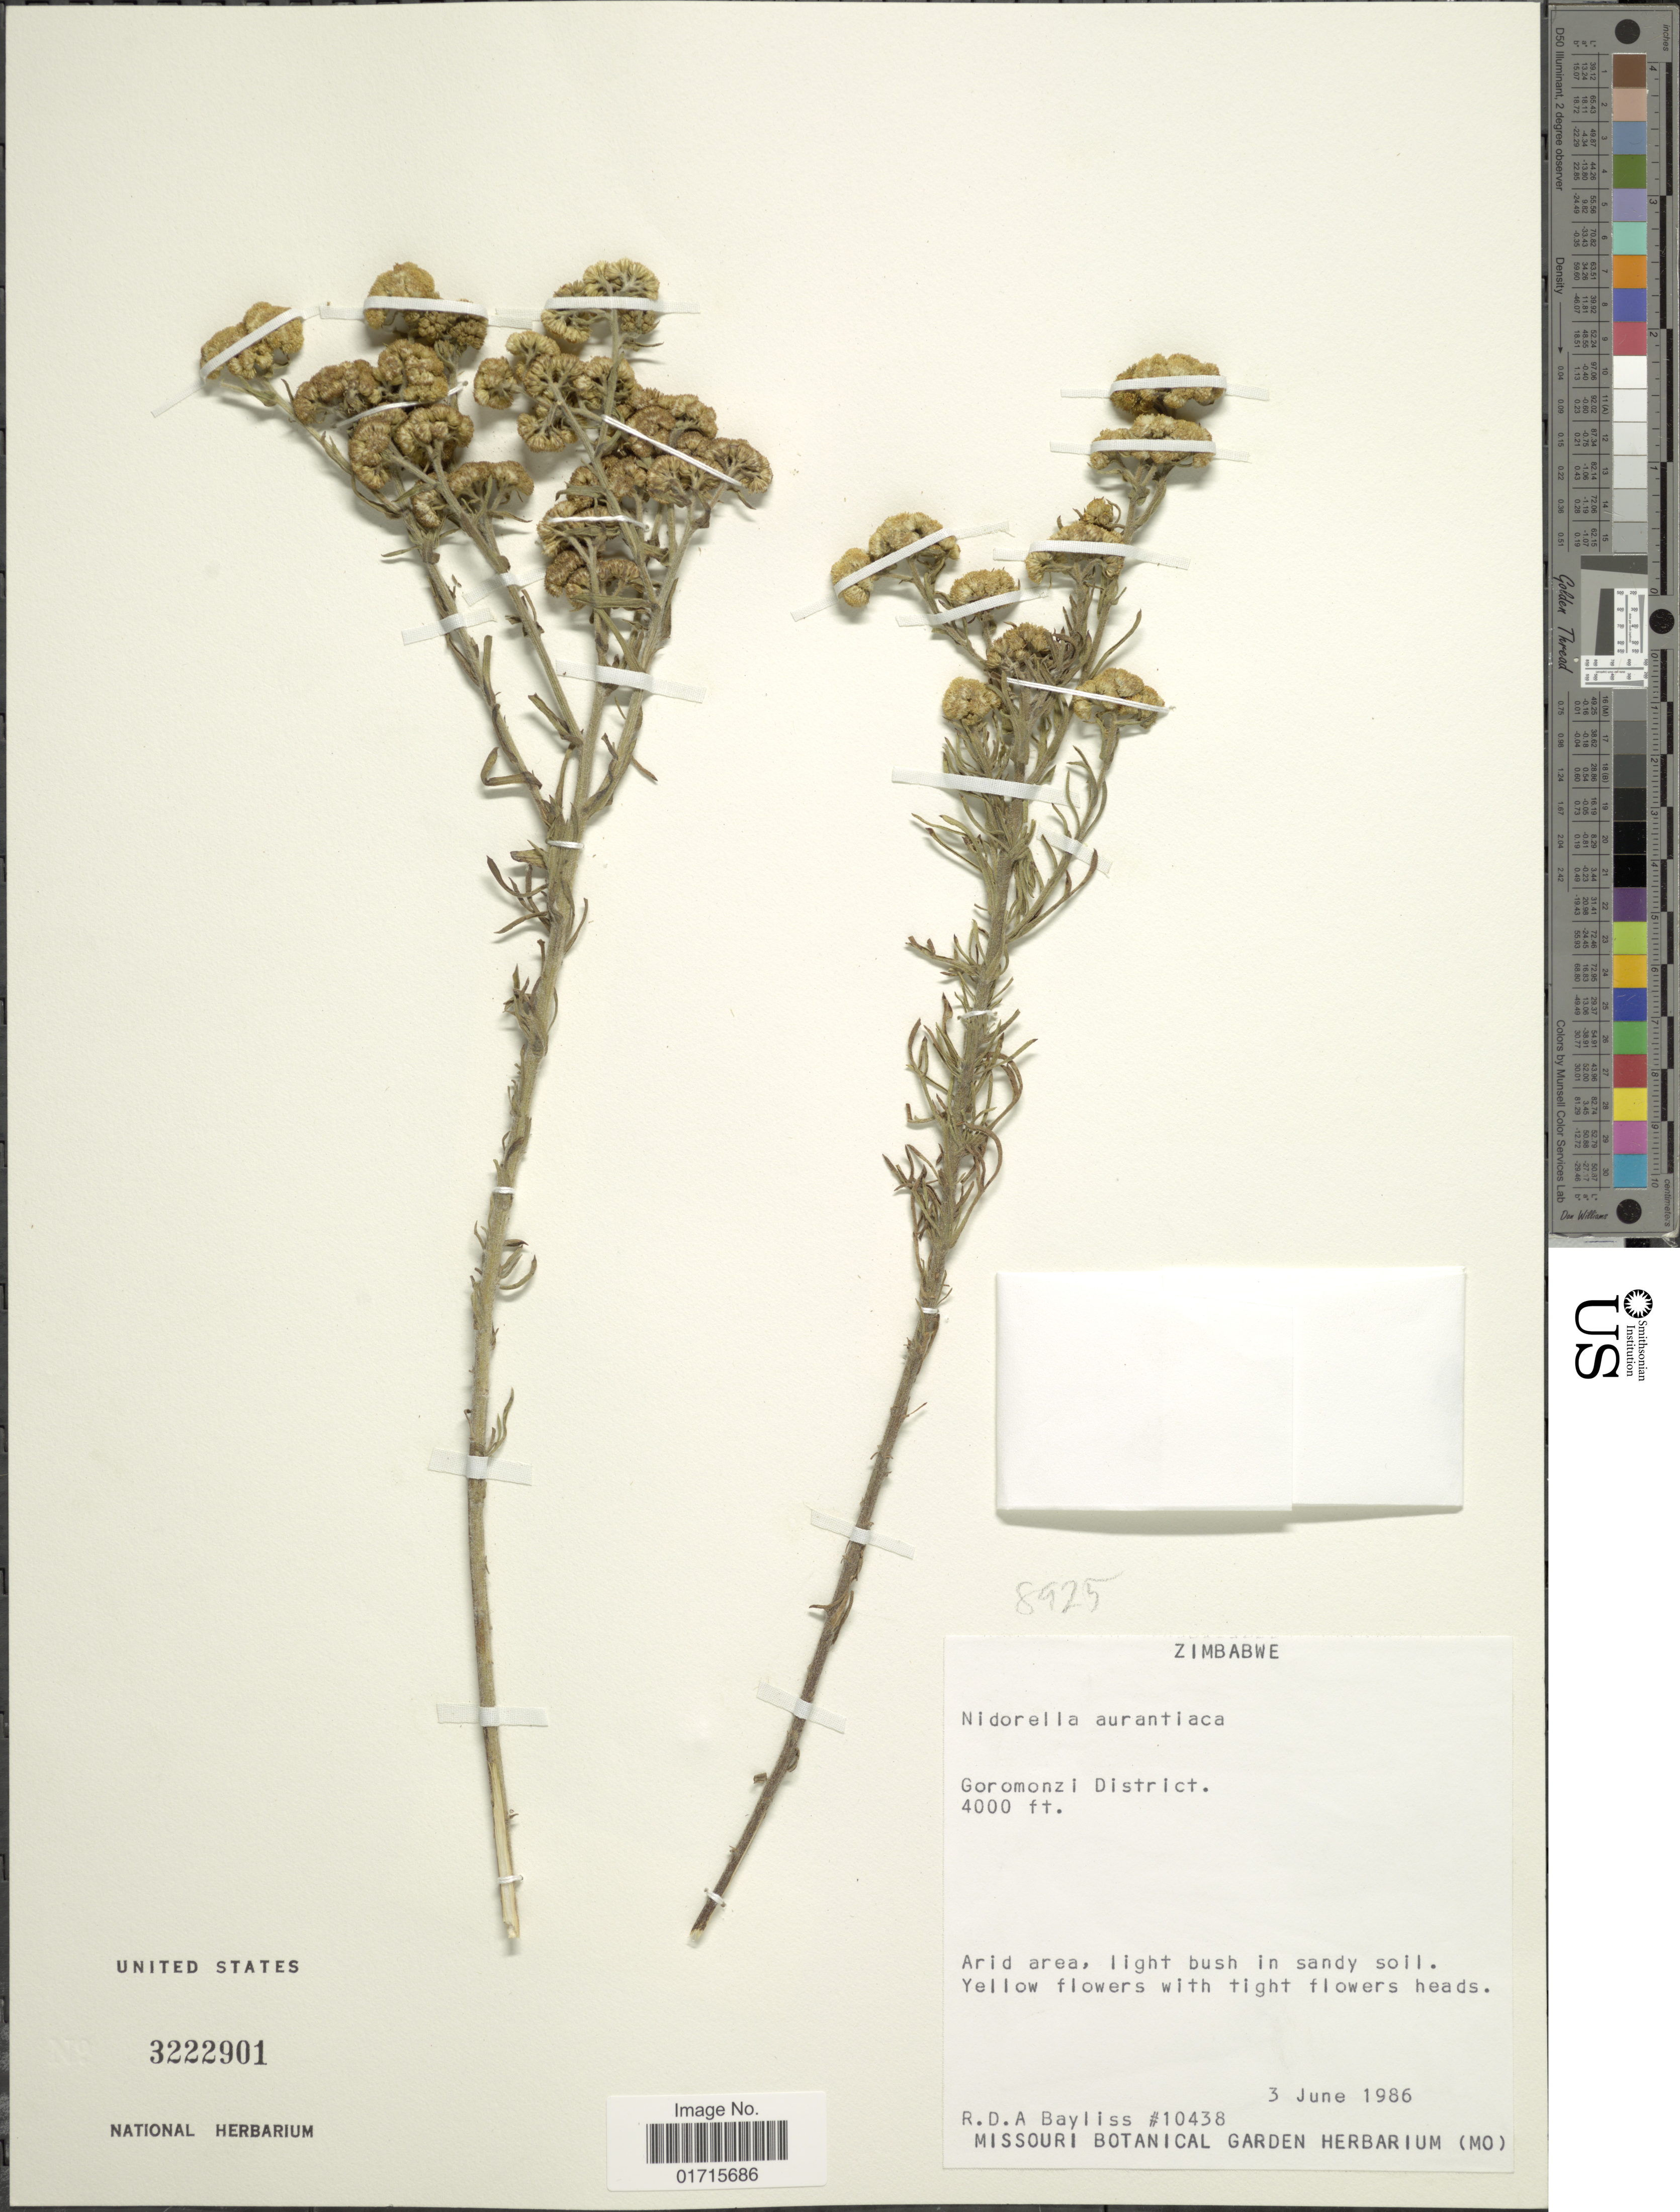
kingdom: Plantae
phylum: Tracheophyta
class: Magnoliopsida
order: Asterales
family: Asteraceae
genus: Nidorella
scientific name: Nidorella aurantiaca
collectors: R. Bayliss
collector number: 10438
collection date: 1986-06-03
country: Zimbabwe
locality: Goromonzi District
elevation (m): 1219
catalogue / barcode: US 3222901